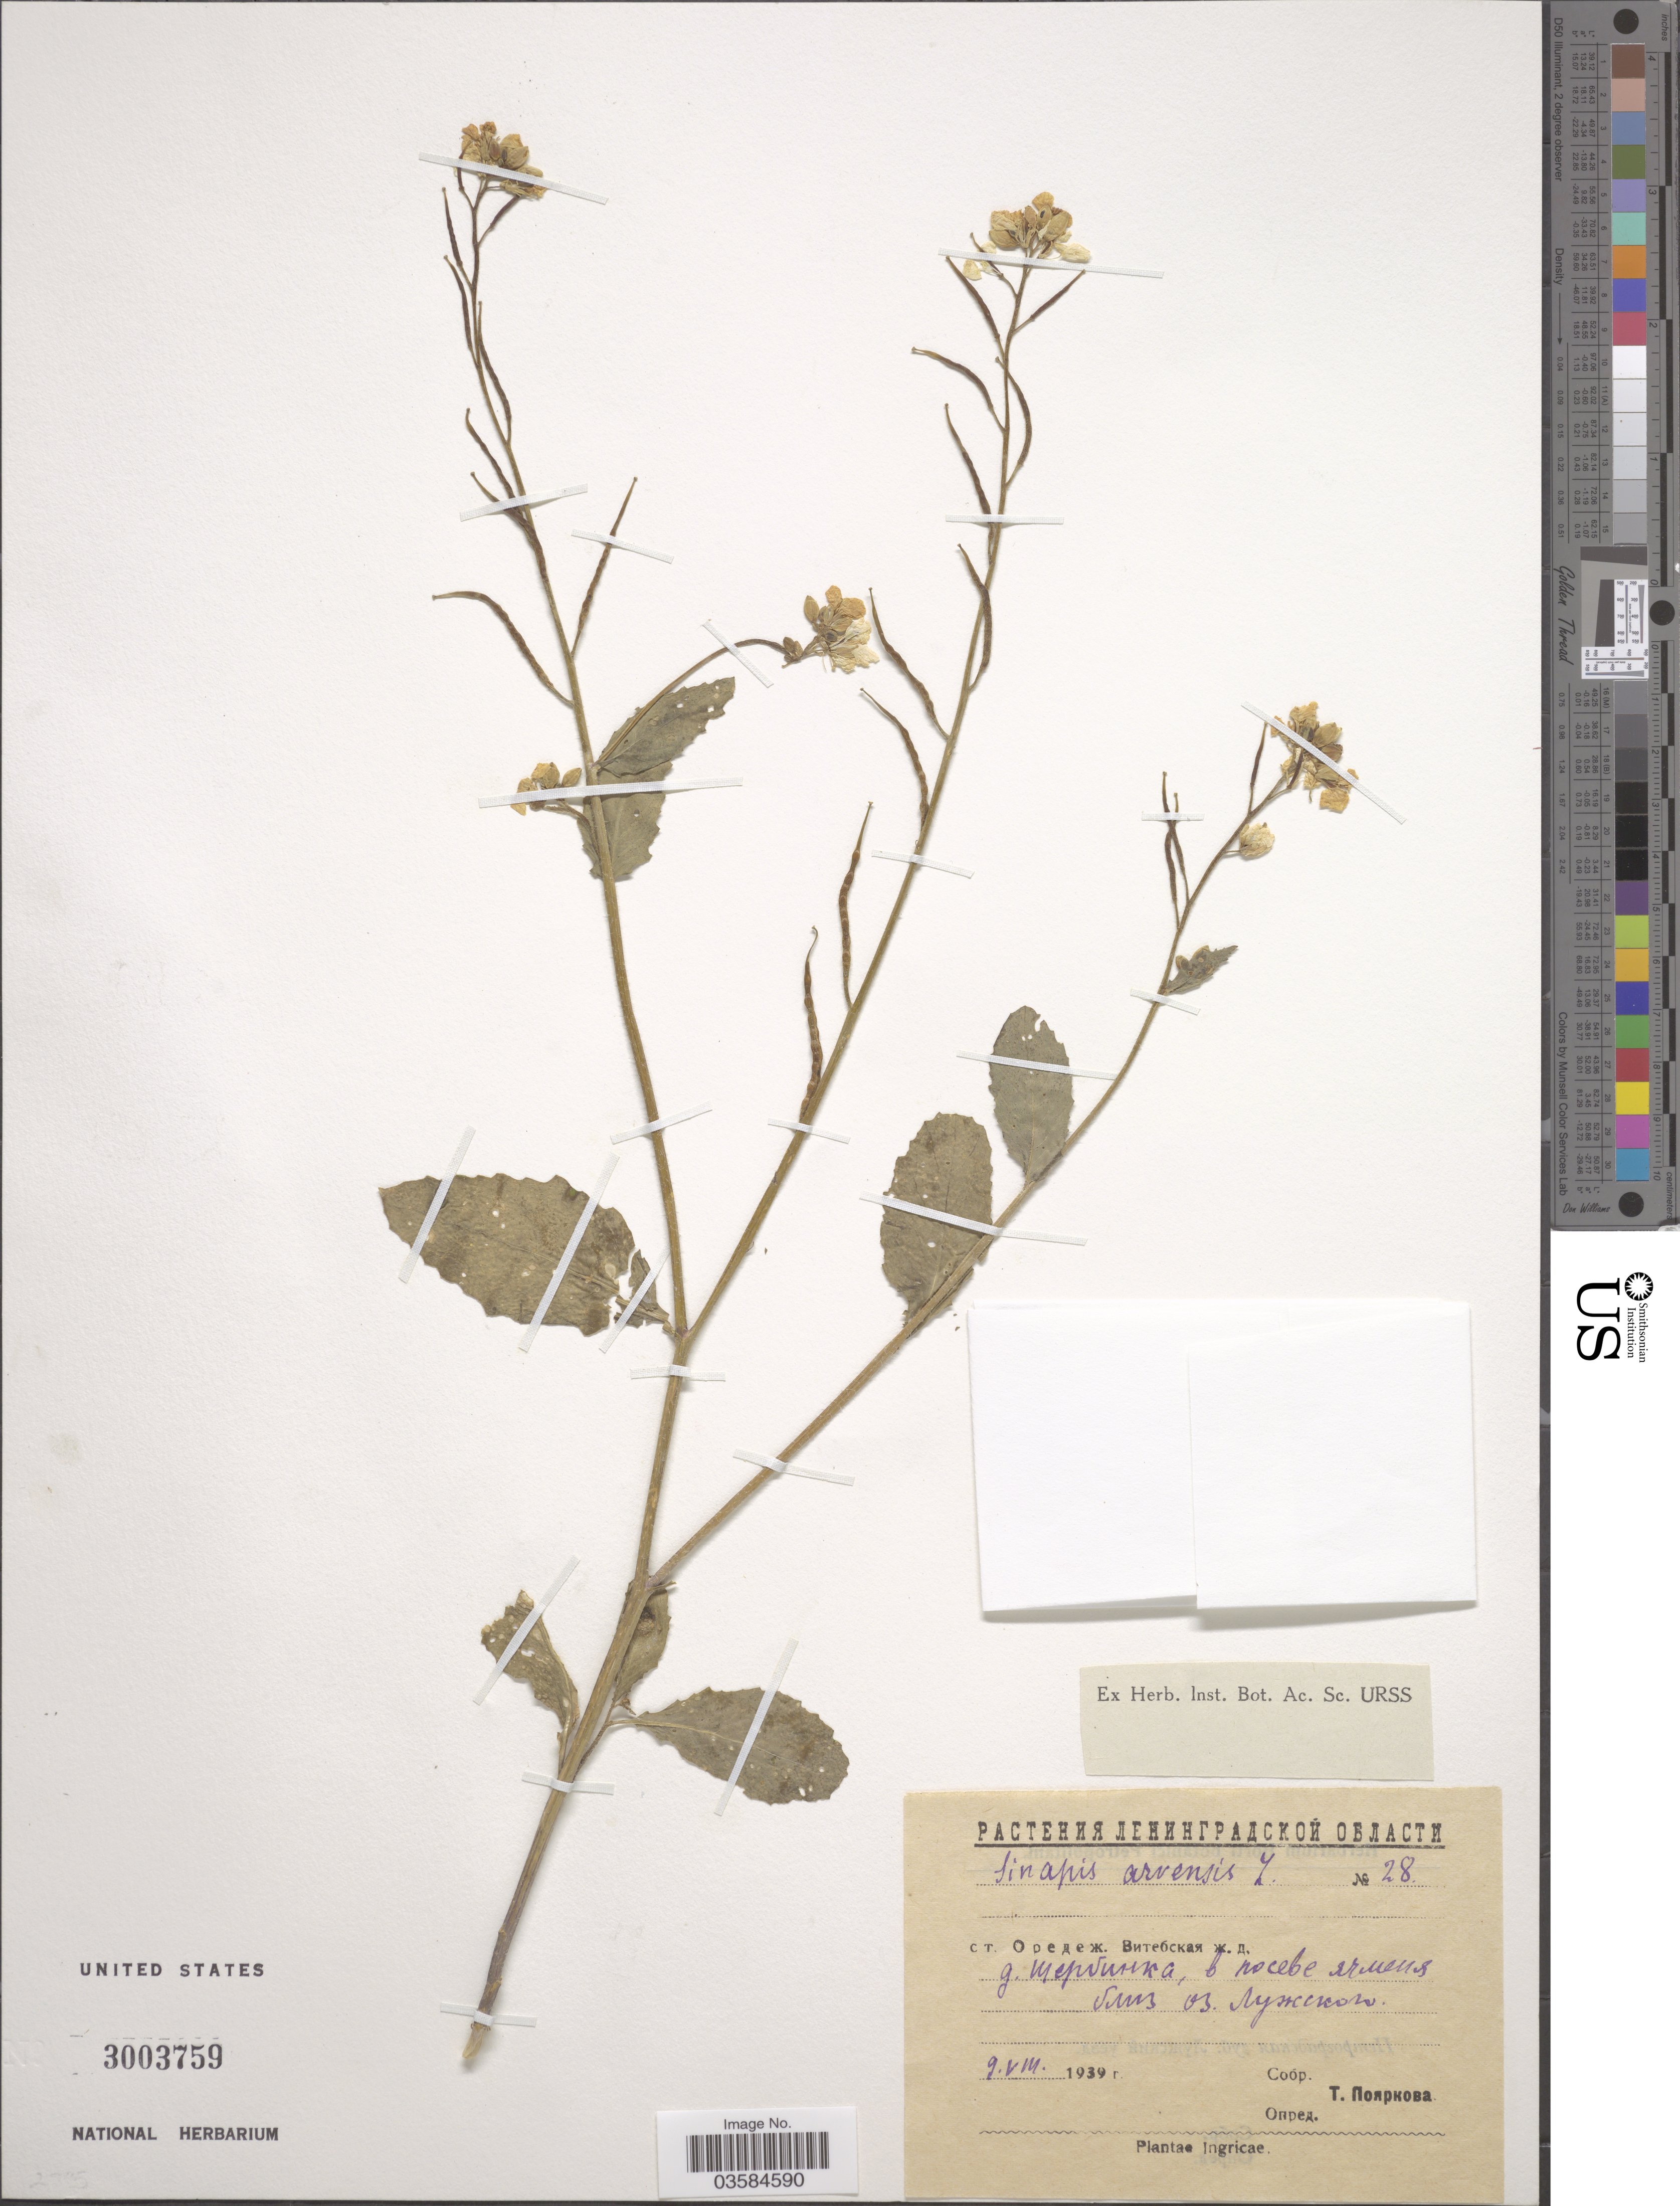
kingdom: Plantae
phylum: Tracheophyta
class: Magnoliopsida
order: Brassicales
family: Brassicaceae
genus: Sinapis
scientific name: Sinapis arvensis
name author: L.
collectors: T. Poyarkova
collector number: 28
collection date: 1939-08-09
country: Russian Federation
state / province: Leningrad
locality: Station Oredezh, village Sherbinka, near Lake Luzhskoe. Ingricae.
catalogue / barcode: US 3003759